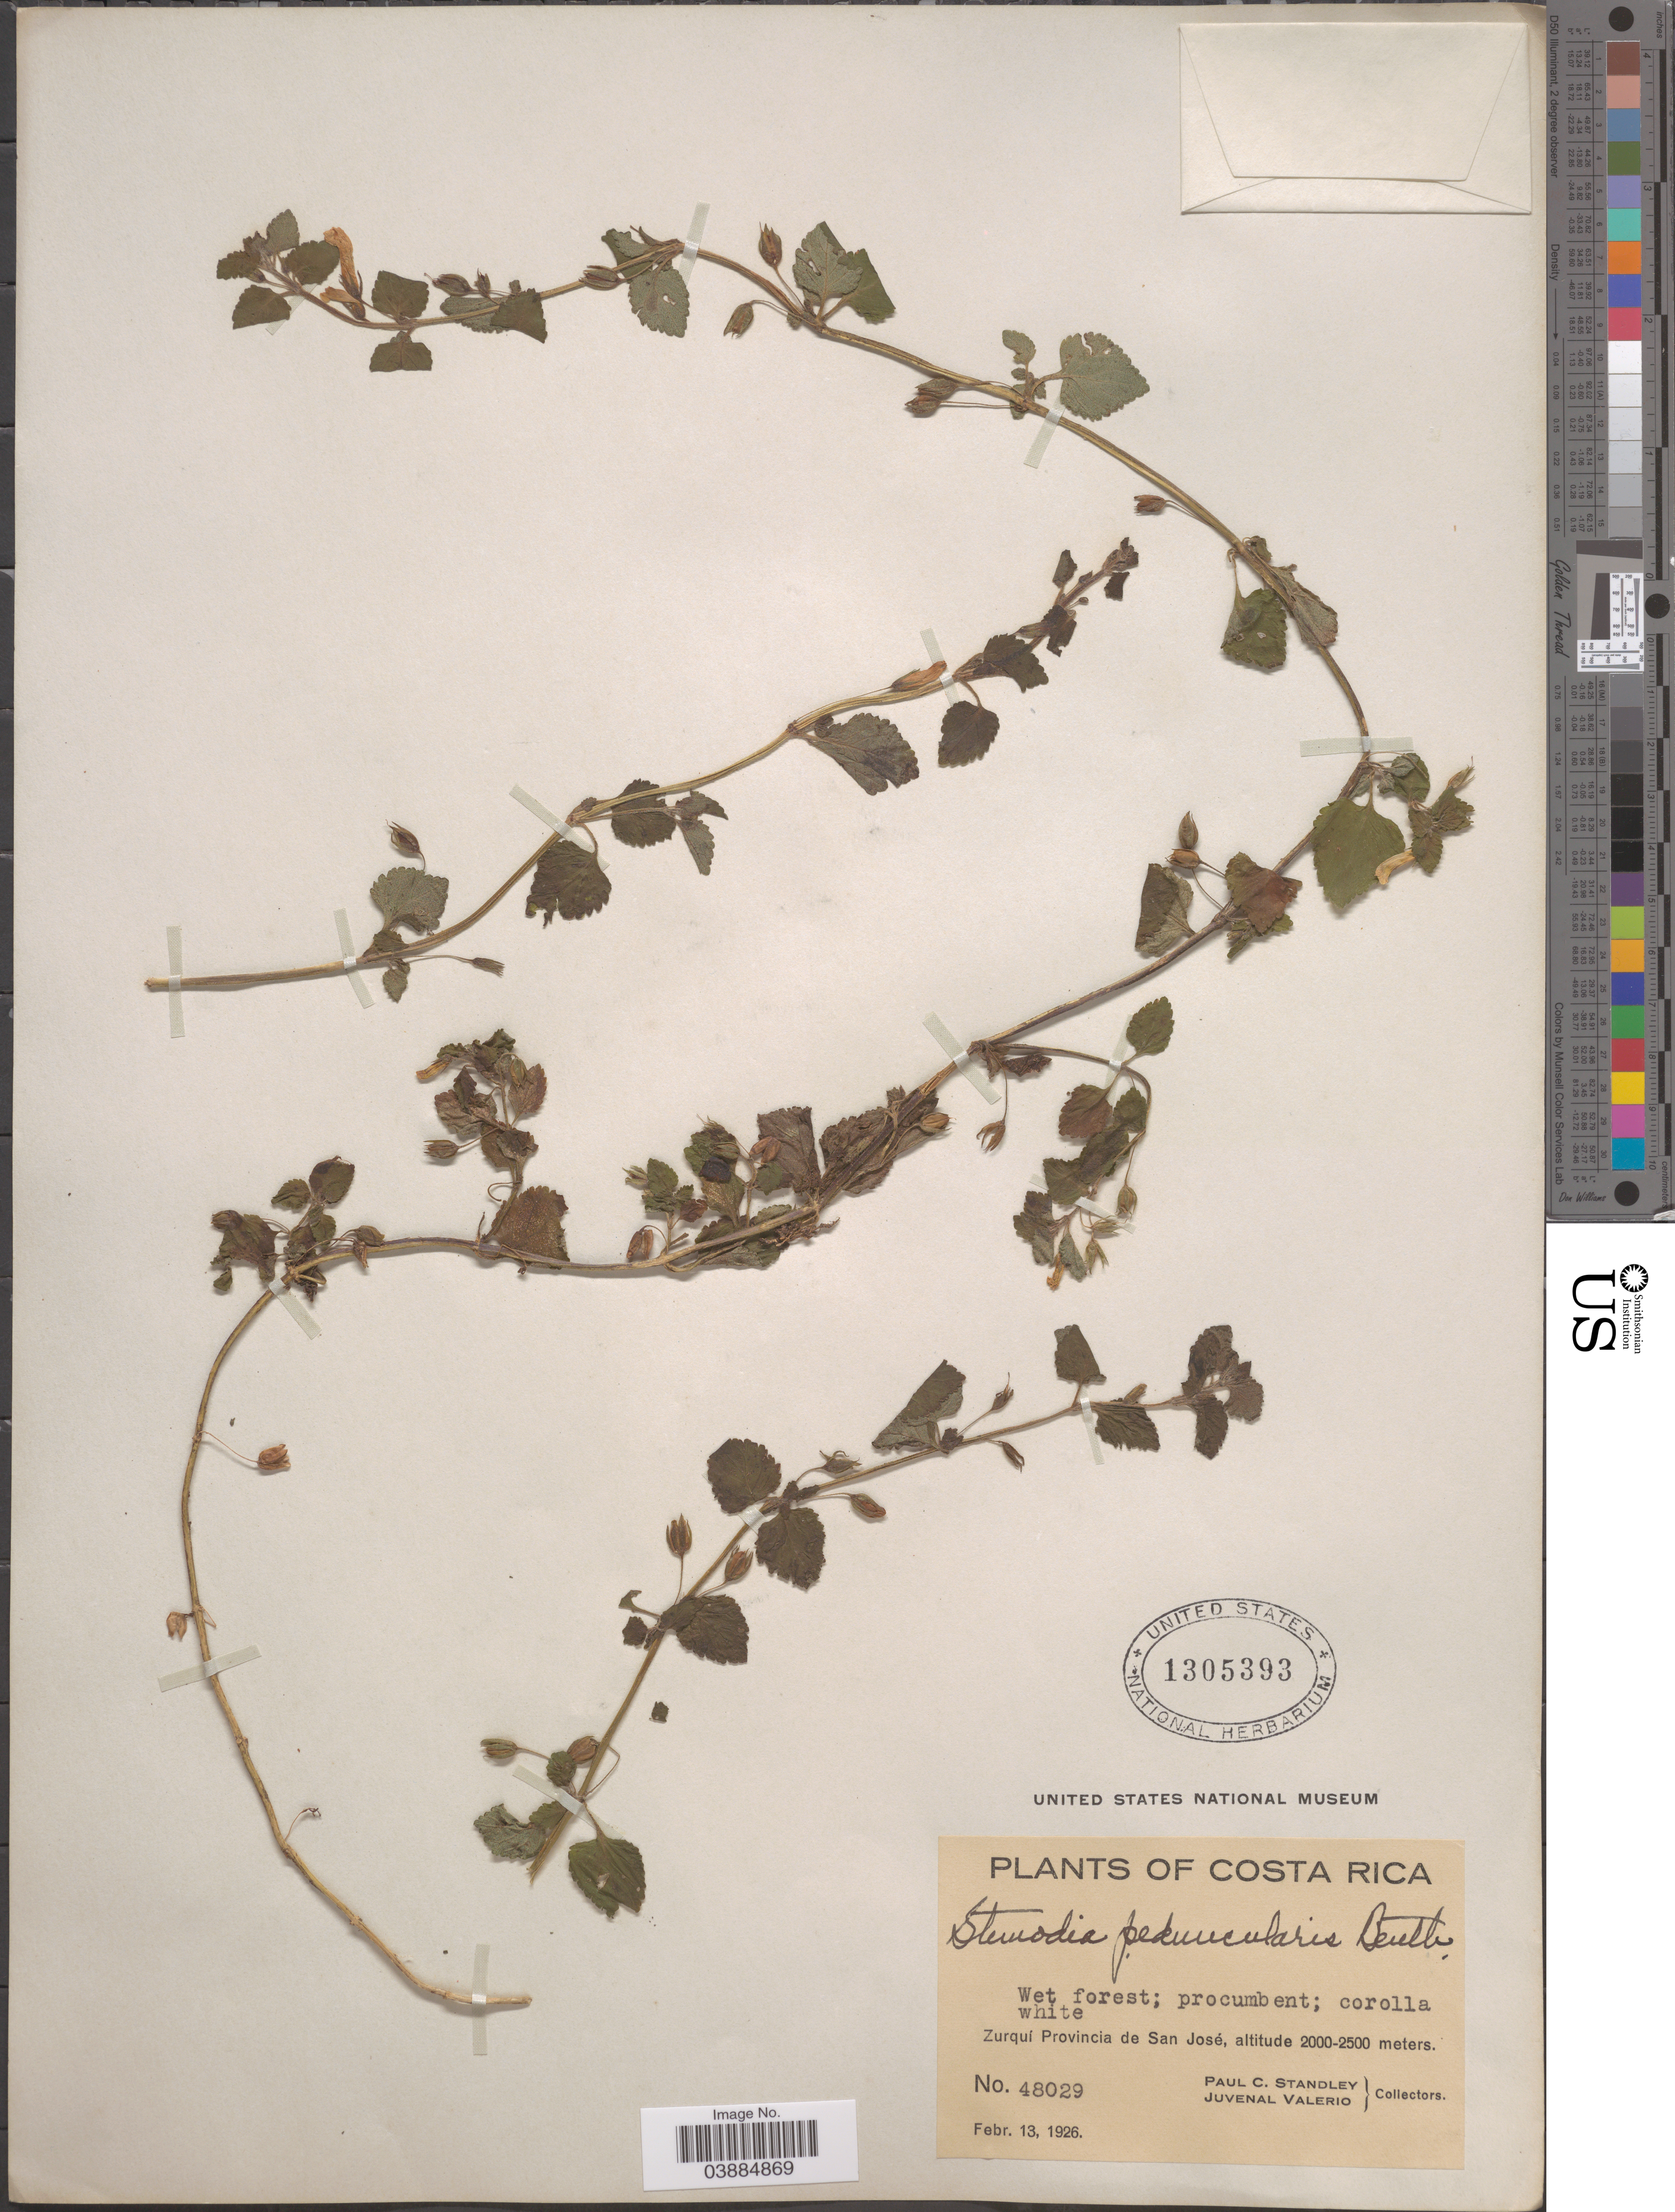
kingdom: Plantae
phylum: Tracheophyta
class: Magnoliopsida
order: Lamiales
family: Plantaginaceae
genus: Stemodia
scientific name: Stemodia peduncularis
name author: Benth.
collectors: P. C. Standley & J. Valerio R.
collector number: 48029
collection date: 1926-02-13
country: Costa Rica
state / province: San José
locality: Zurquí.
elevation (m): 2000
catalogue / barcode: US 1305393